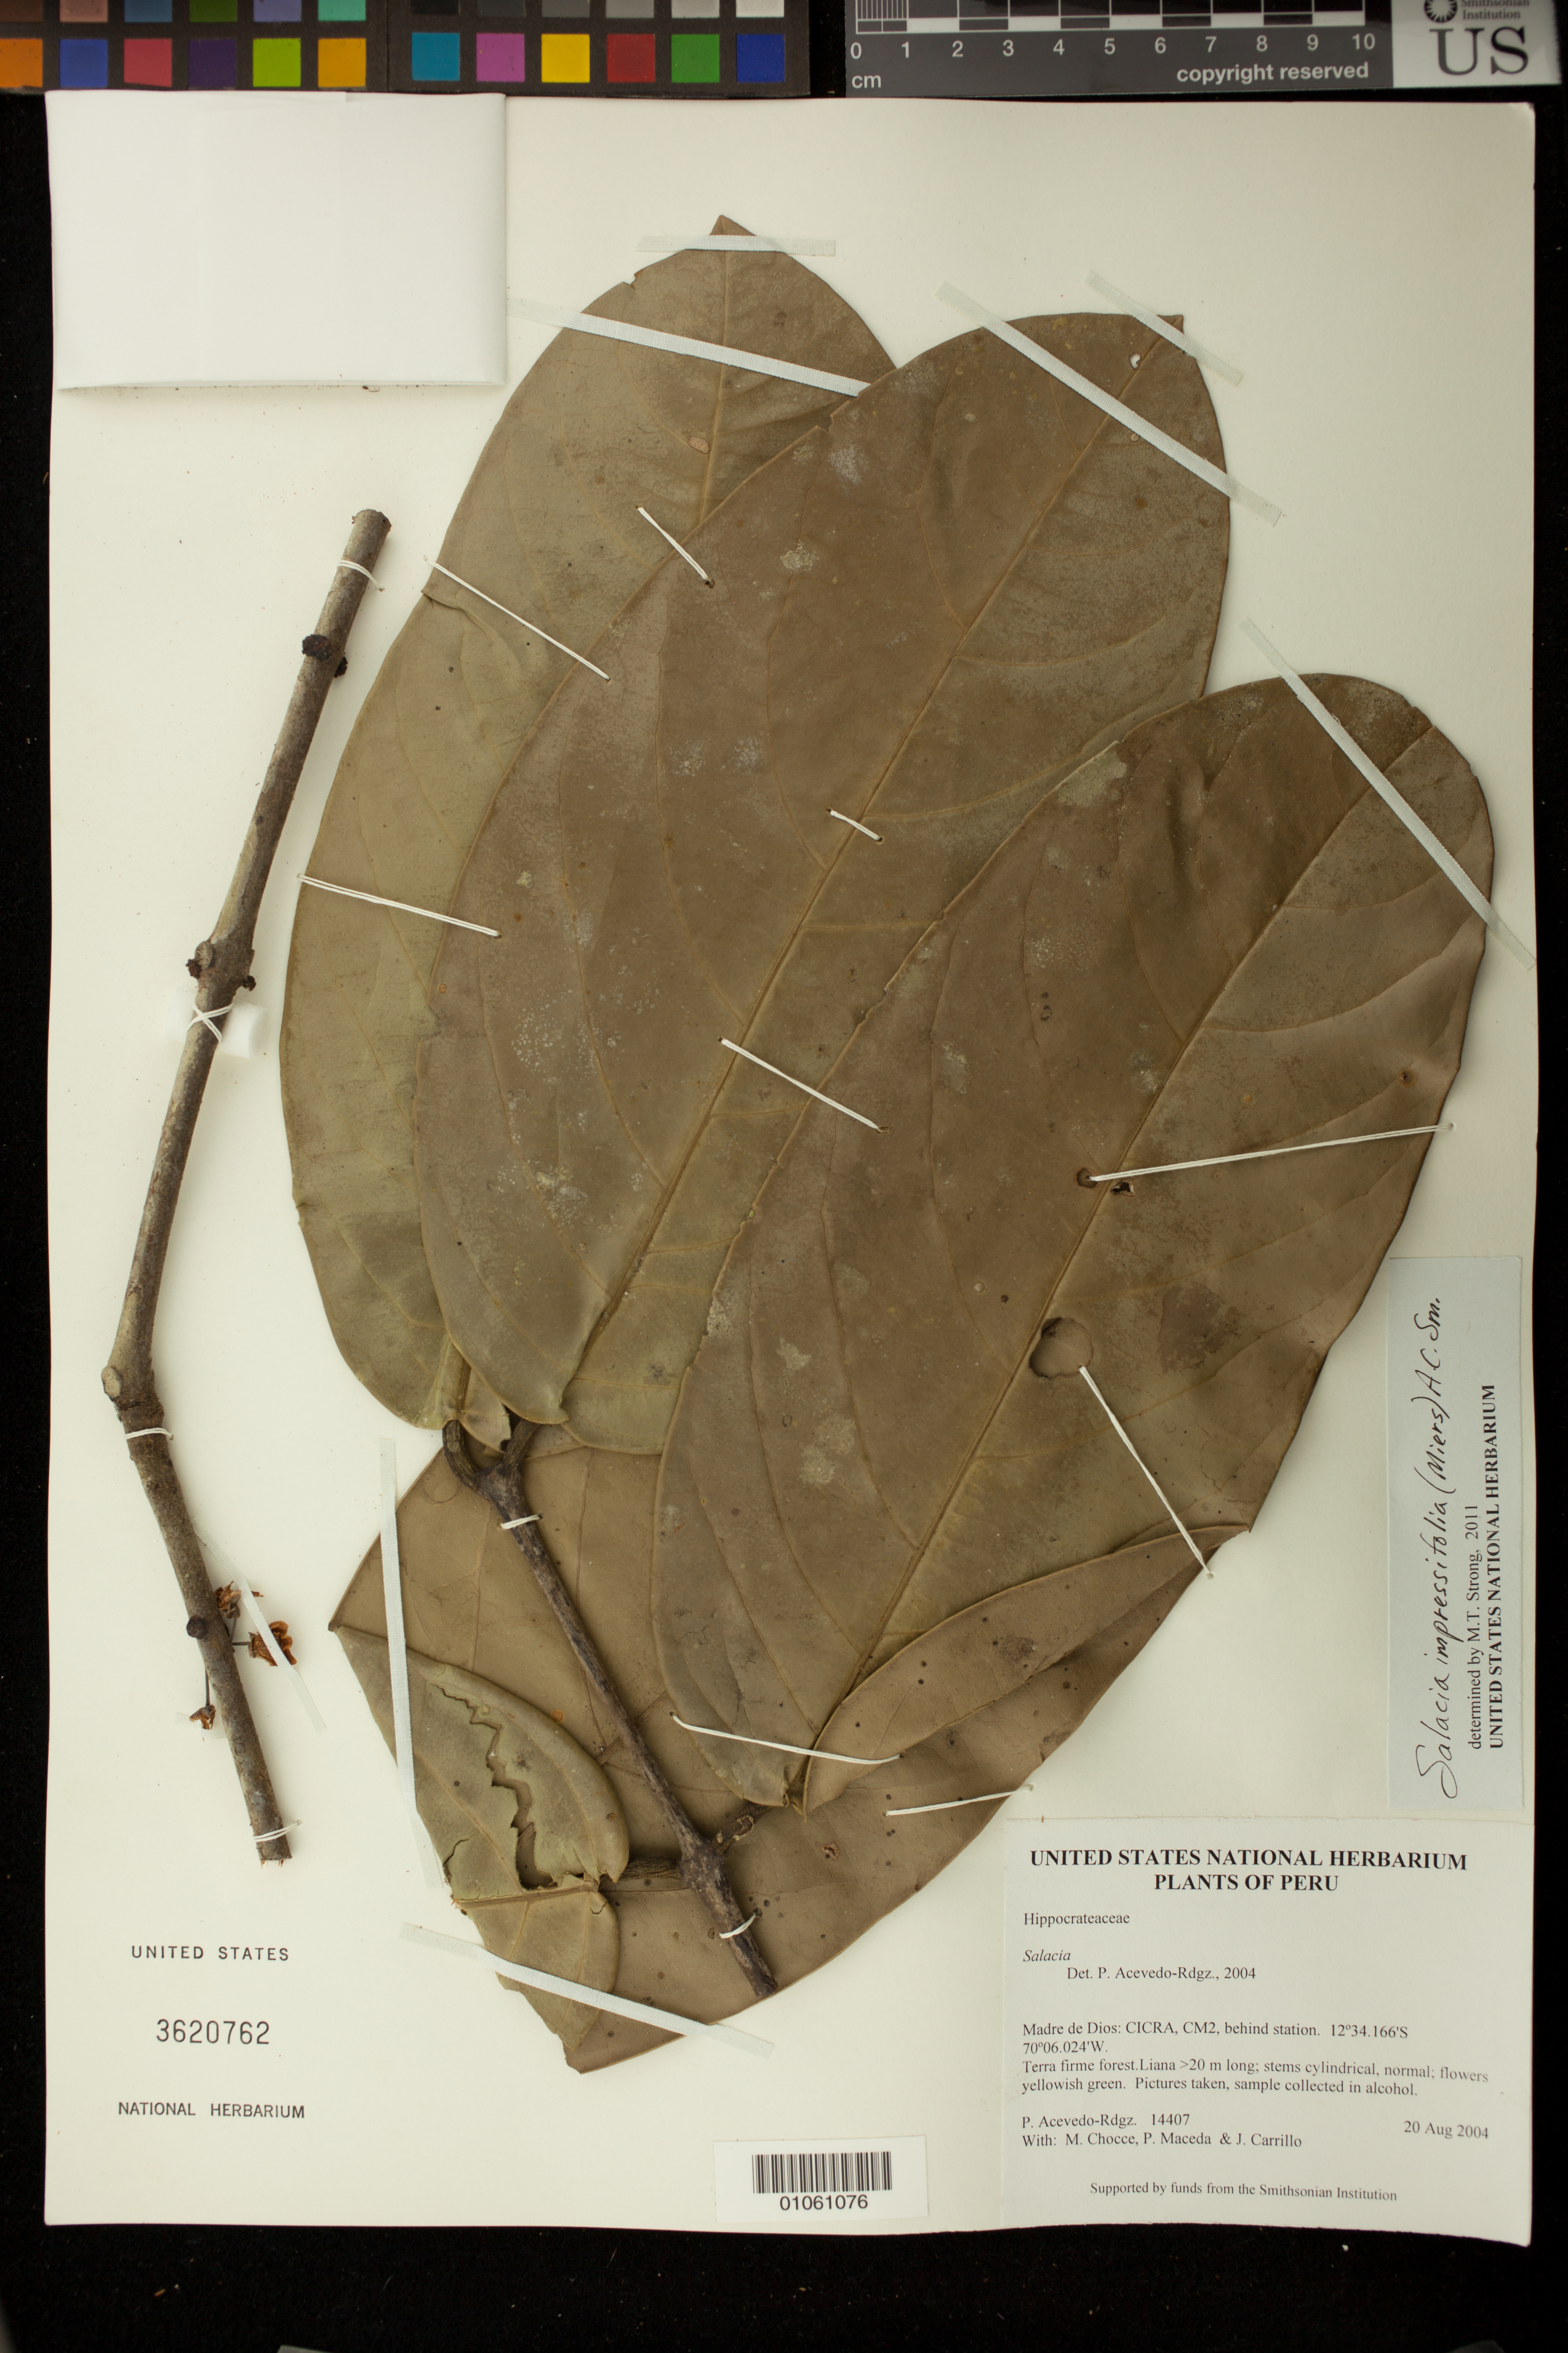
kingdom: Plantae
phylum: Tracheophyta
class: Magnoliopsida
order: Celastrales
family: Celastraceae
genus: Salacia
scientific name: Salacia impressifolia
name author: (Miers) A.C. Sm.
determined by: Strong, M. T., (US), Smithsonian Institution - National Museum of Natural History (UNITED STATES)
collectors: P. Acevedo-Rodr., M. Chocce, P. Maceda & J. Carrillo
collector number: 14407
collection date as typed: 20 Aug 2004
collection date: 2004-08-20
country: Peru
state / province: Madre de Dios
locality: Madre de Dios: CICRA, CM2, behind station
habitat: Terra firme forest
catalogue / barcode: US 3620762